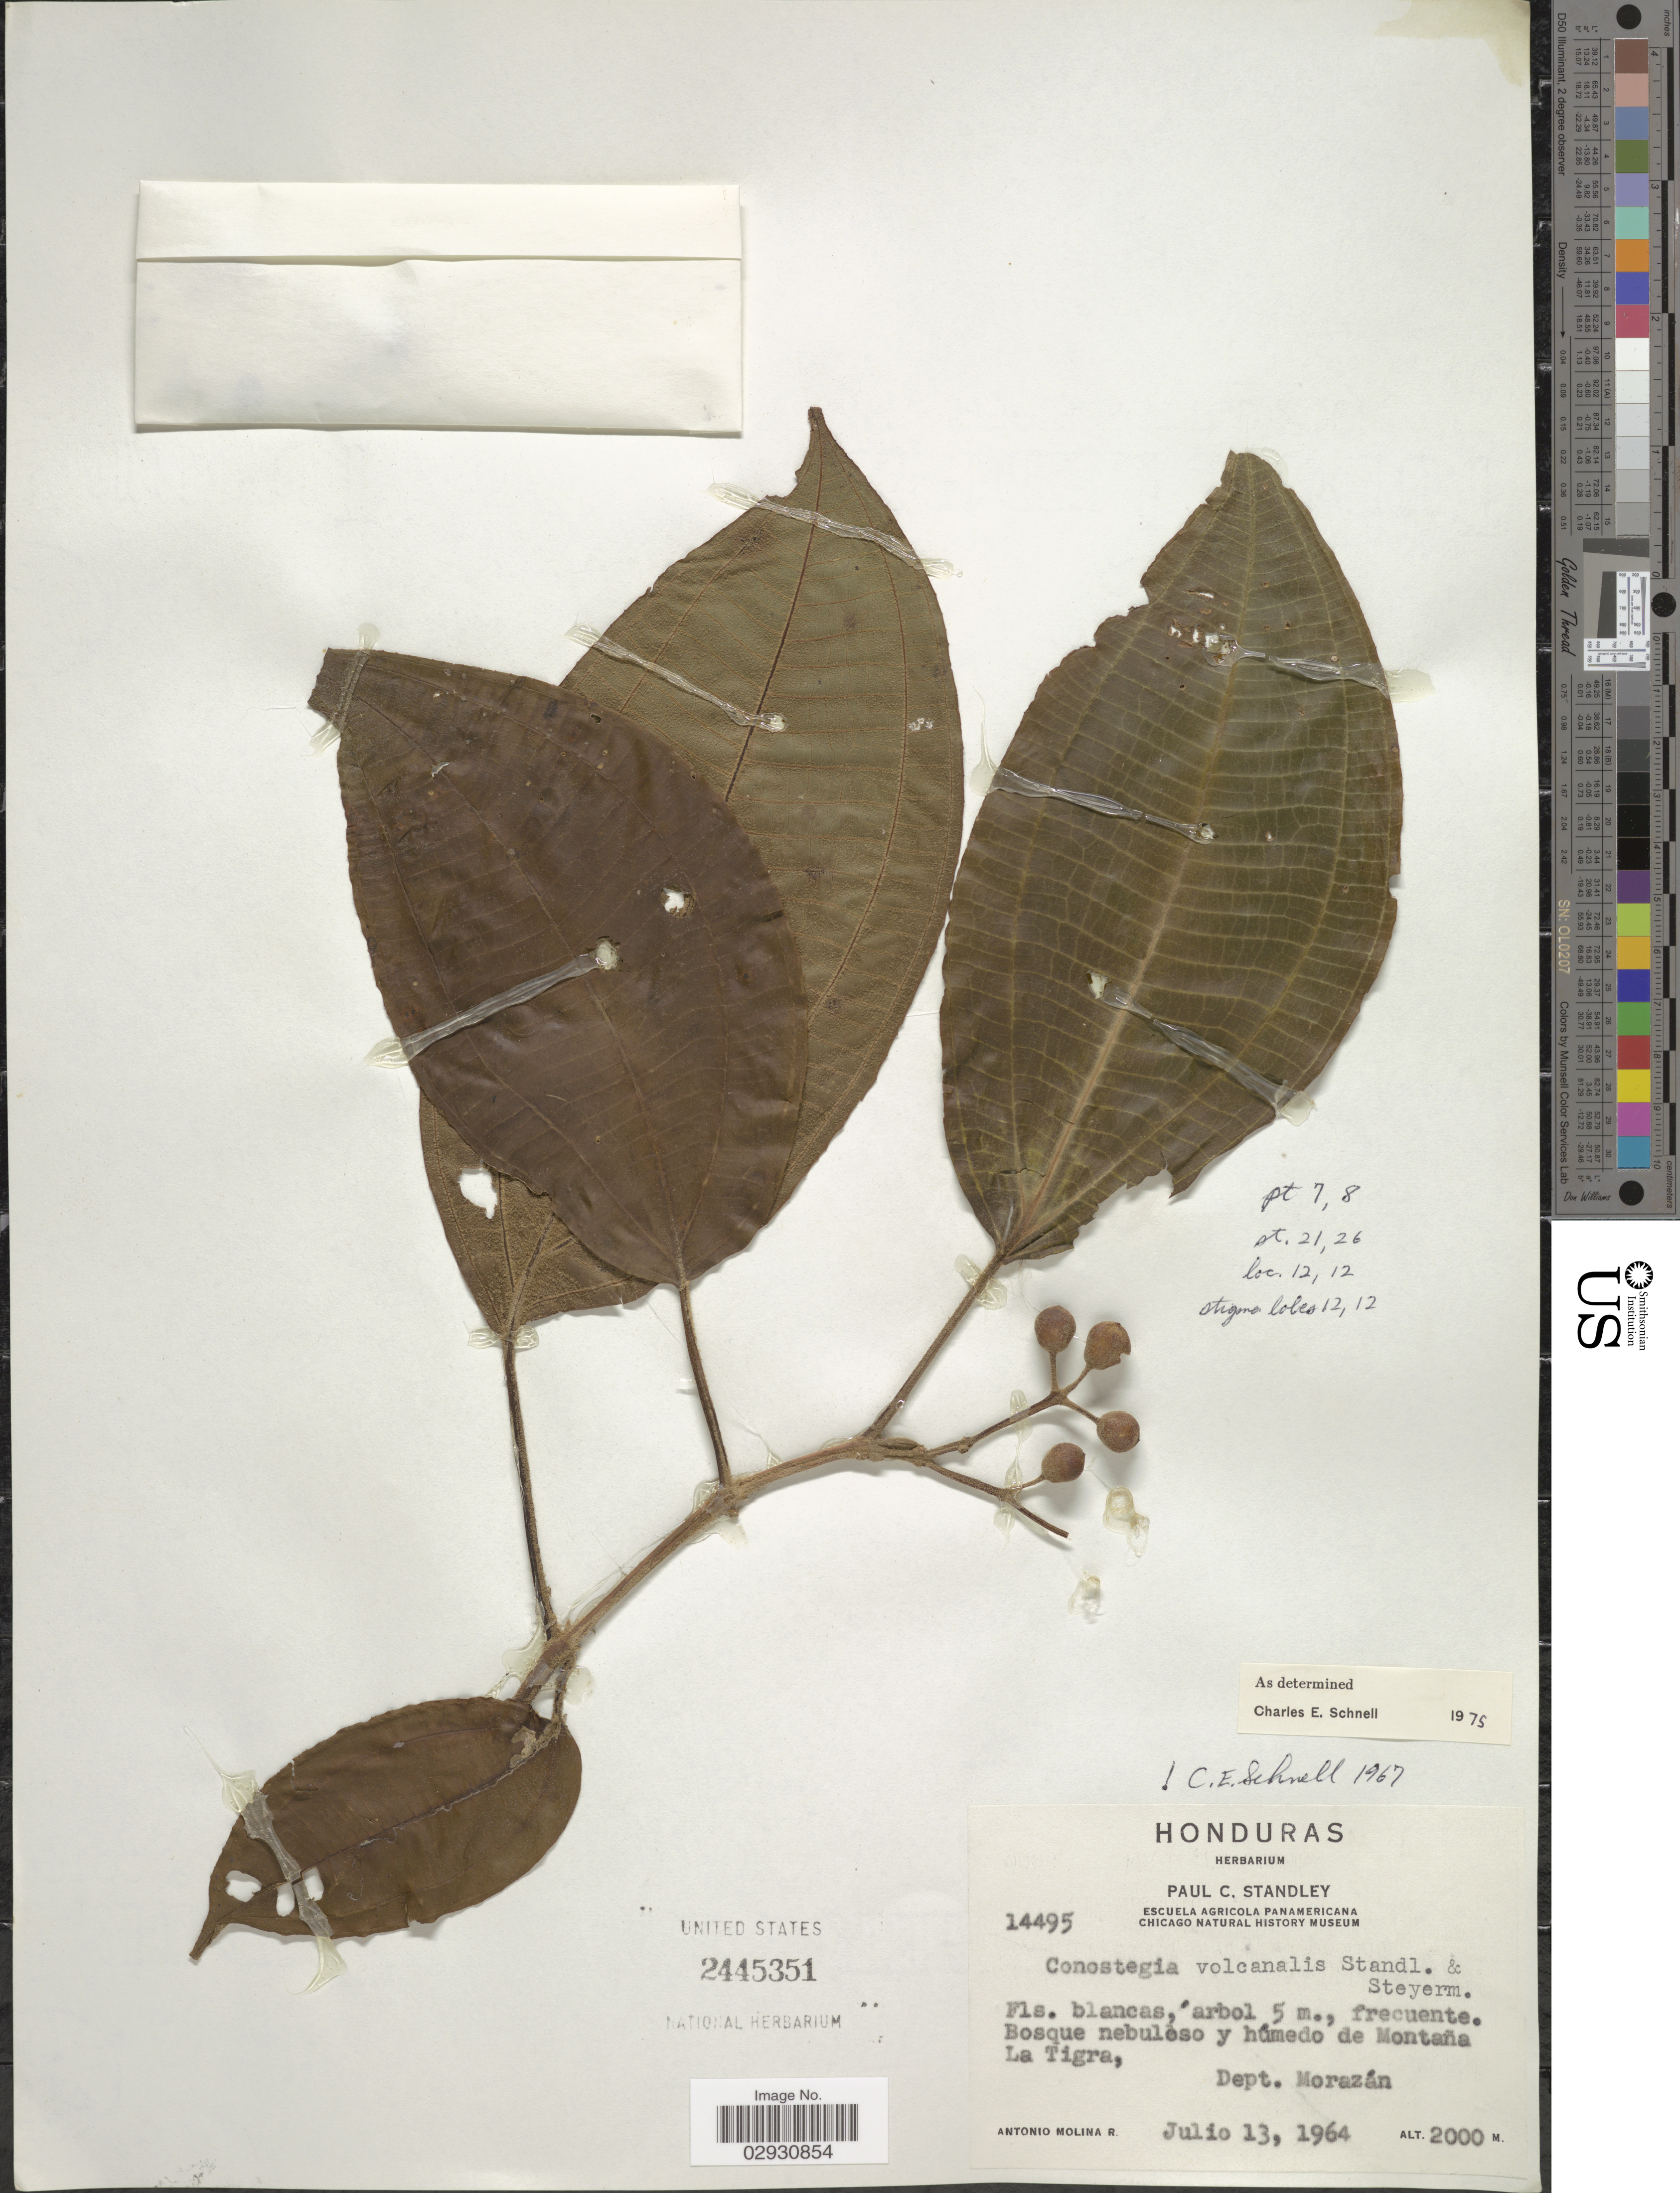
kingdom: Plantae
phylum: Tracheophyta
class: Magnoliopsida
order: Myrtales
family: Melastomataceae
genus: Conostegia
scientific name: Conostegia volcanalis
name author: Standl. & Steyerm.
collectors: A. Molina R.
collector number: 14495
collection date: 1964-07-13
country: Honduras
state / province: Fco. Morazán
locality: Bosque nebuleso y húmedo de Montaña La Tigra, Dept. Morazán.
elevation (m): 2000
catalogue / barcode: US 2445351